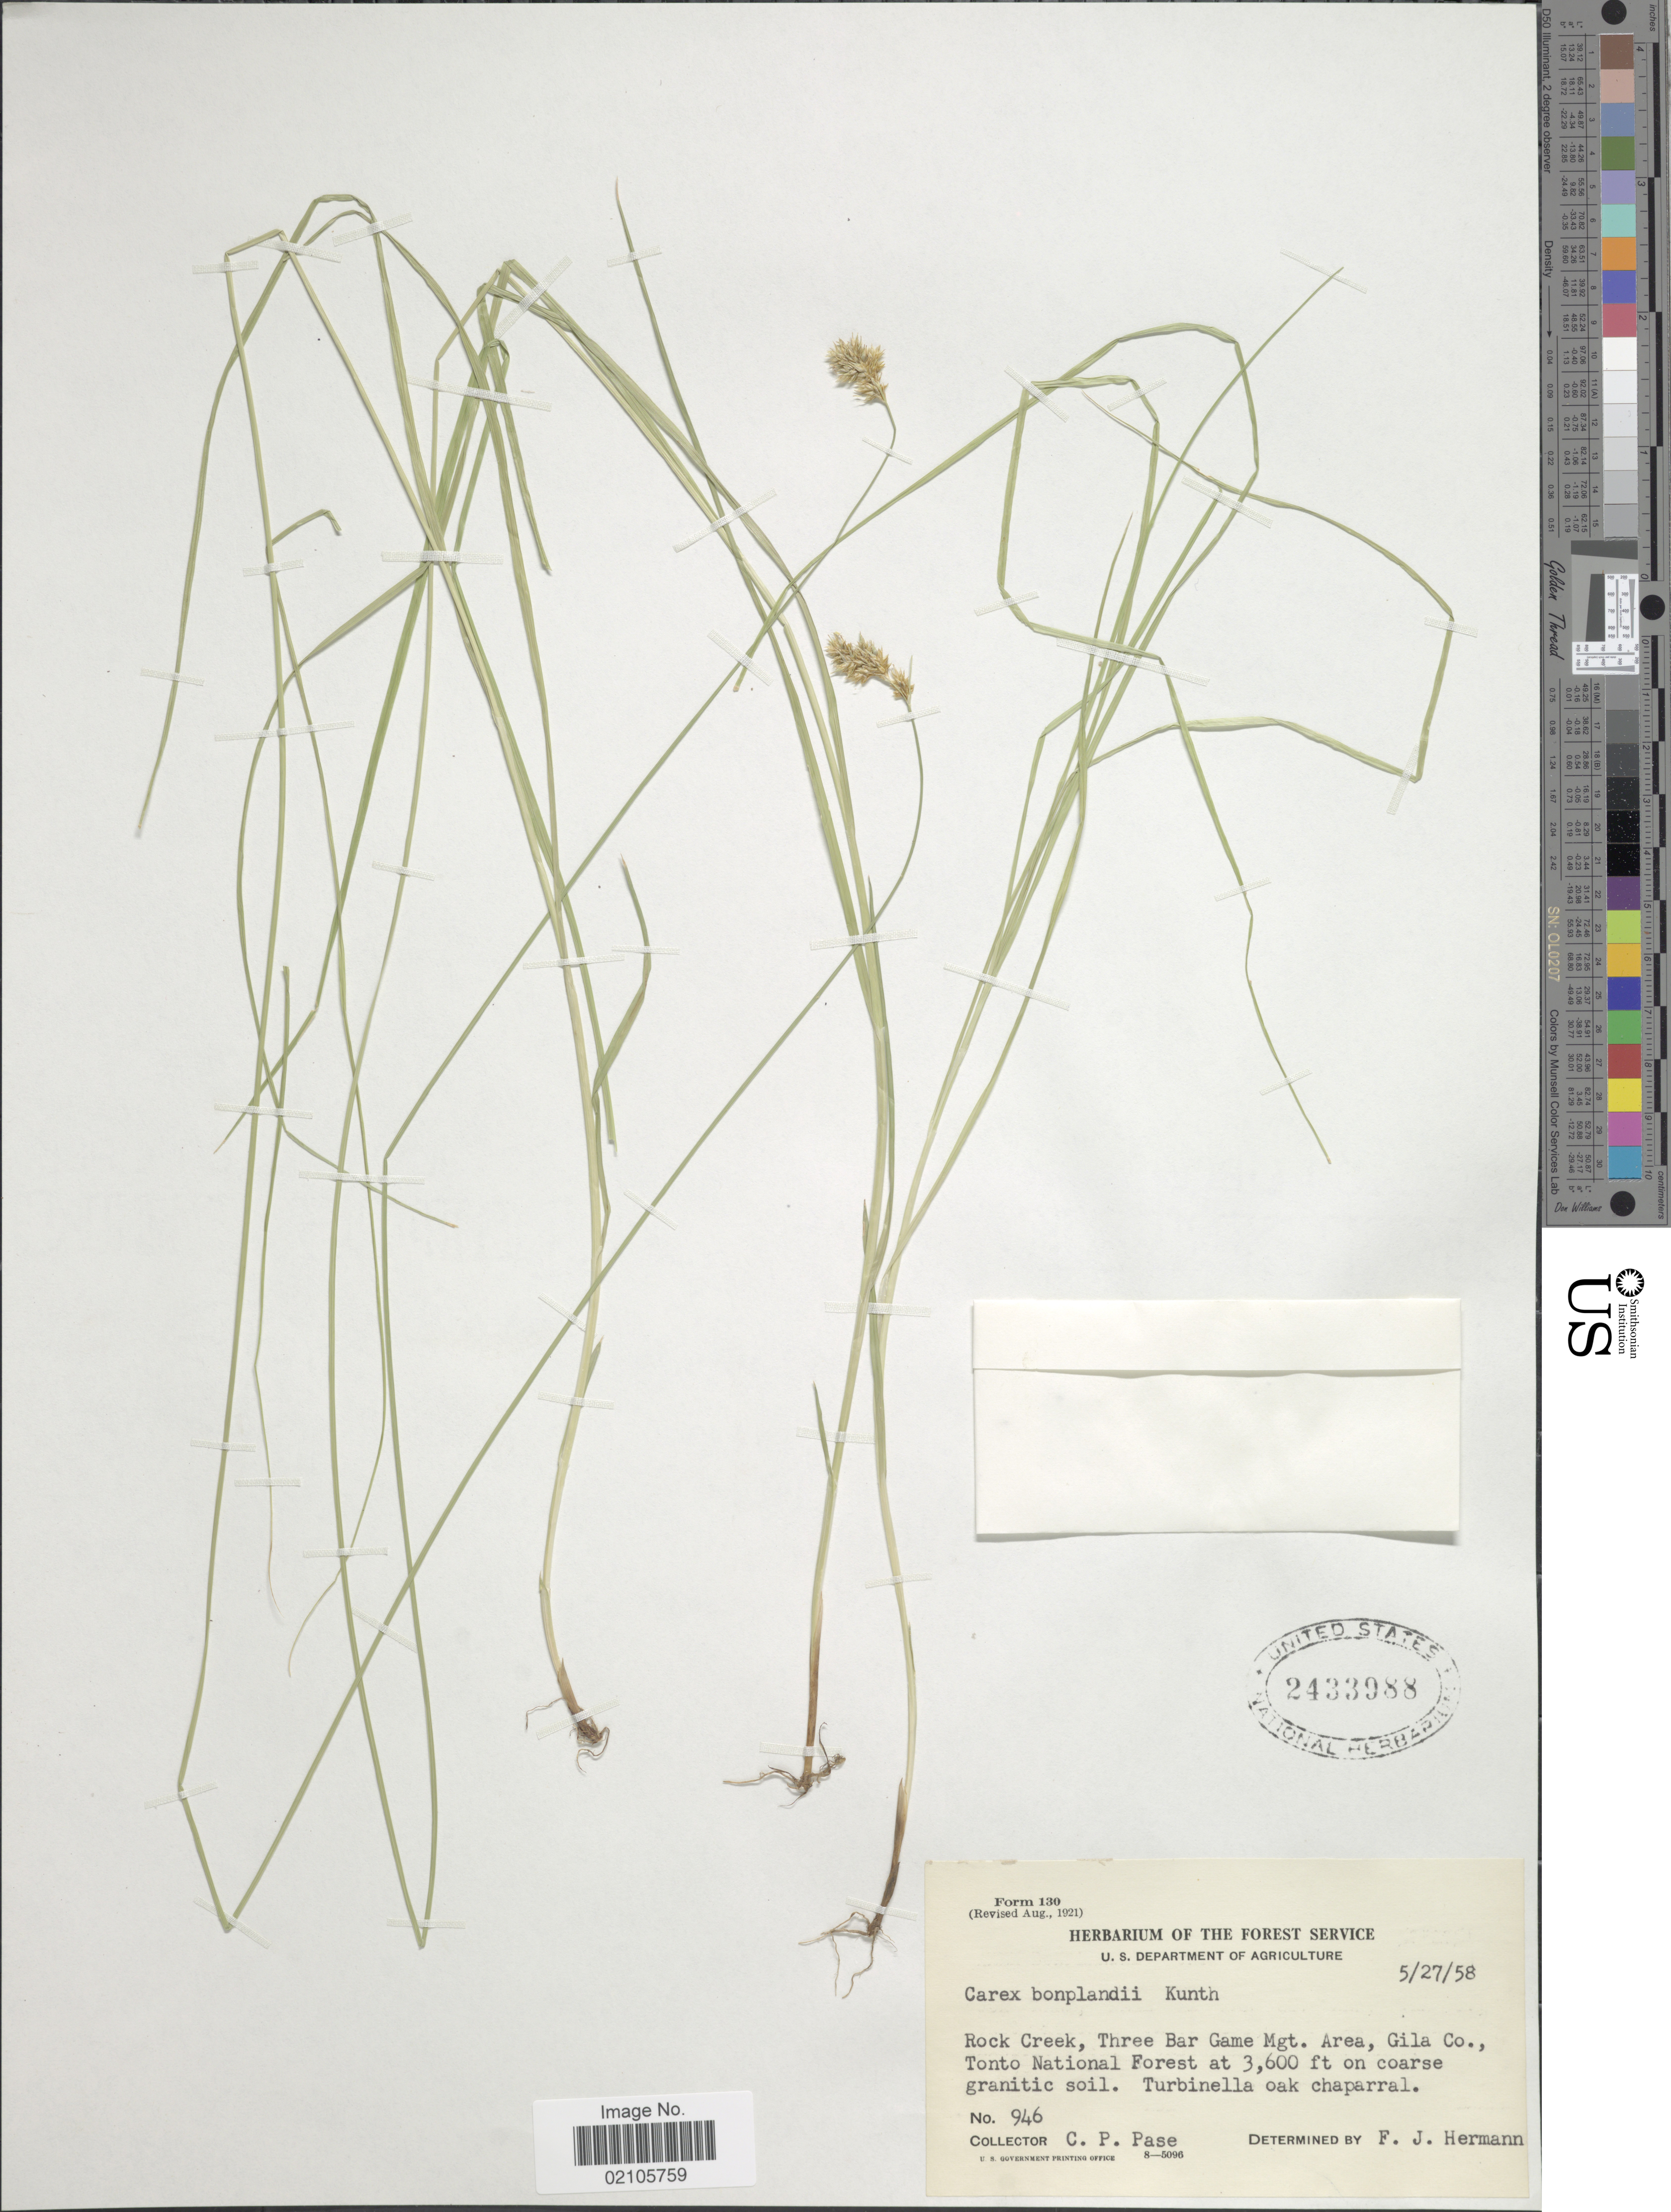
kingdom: Plantae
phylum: Tracheophyta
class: Liliopsida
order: Poales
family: Cyperaceae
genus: Carex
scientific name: Carex bonplandii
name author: Kunth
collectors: C. P. Pase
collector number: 946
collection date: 1958-05-27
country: United States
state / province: Arizona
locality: Rock Creek, Three Bar Game Mgt. Area, Gila Co., Tonto National Forest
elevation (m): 1097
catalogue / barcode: US 2433988